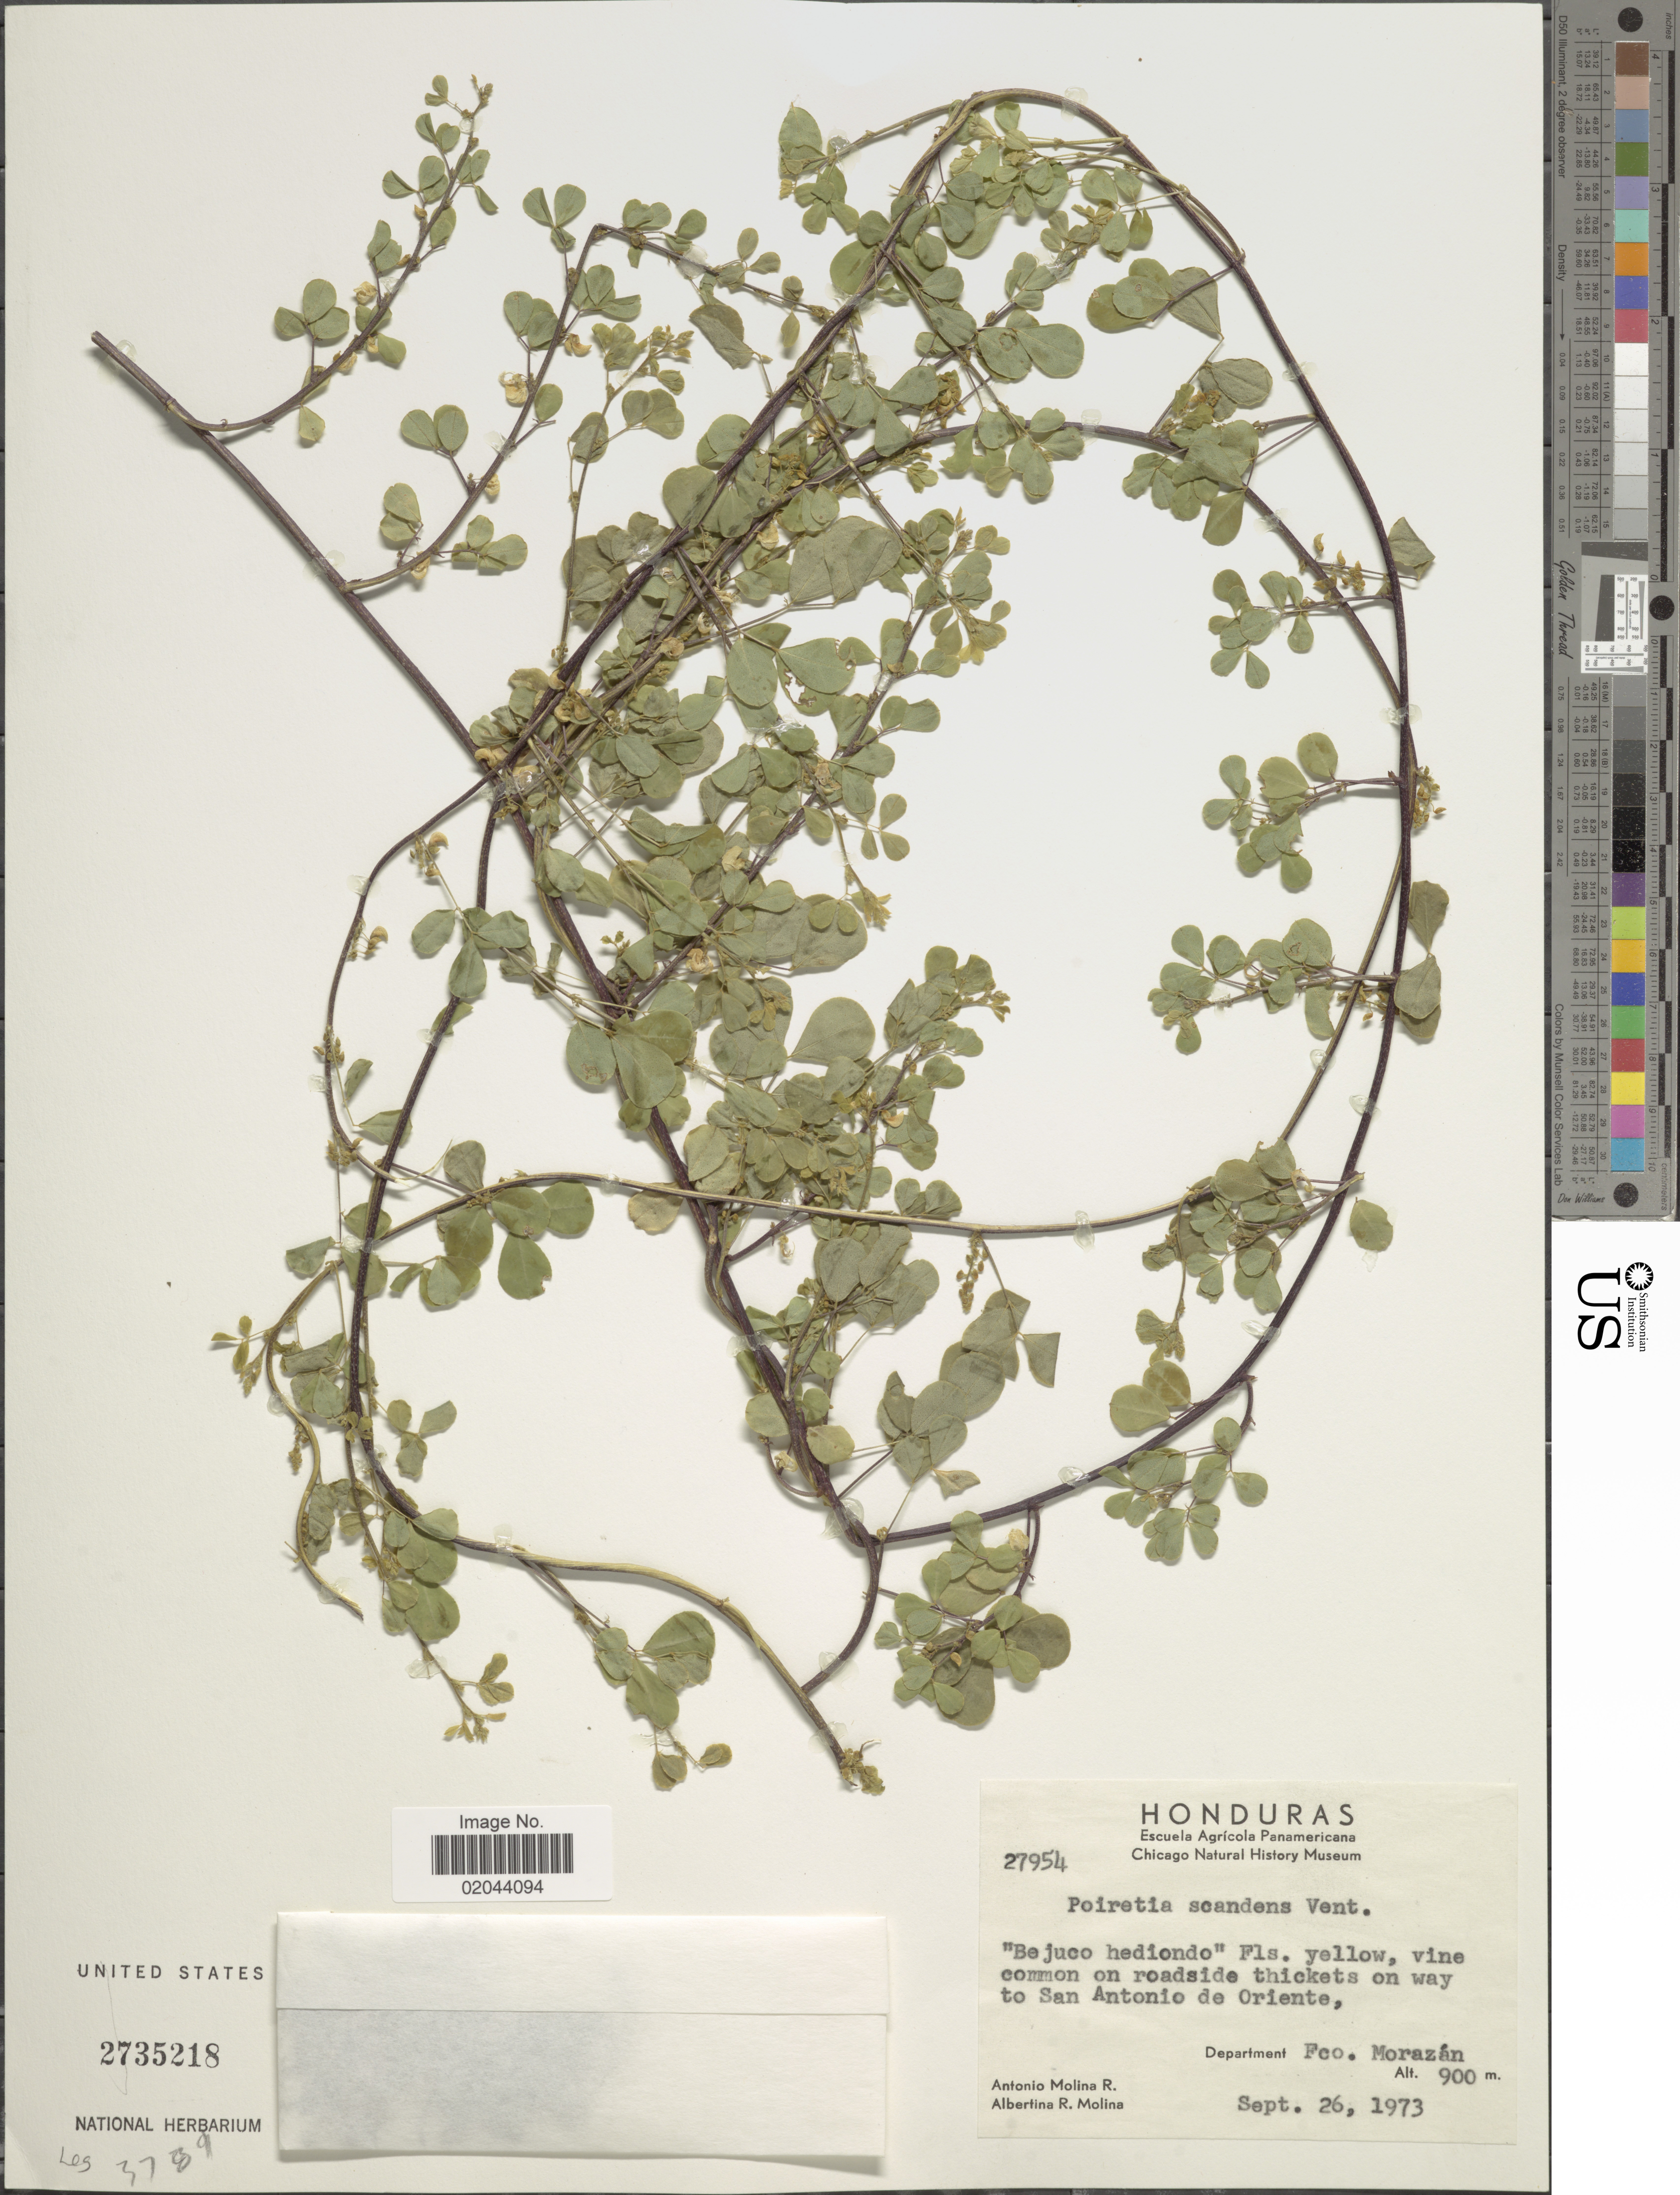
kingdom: Plantae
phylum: Tracheophyta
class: Magnoliopsida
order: Fabales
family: Fabaceae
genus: Poiretia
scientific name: Poiretia scandens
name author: Vent.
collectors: A. Molina R. & A. R. Molina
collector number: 27954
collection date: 1973-09-26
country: Honduras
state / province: Fco. Morazán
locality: Vine common on roadside thickets on way to San Antonio de Oriente, Department fco Morazán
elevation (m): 900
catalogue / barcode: US 2735218